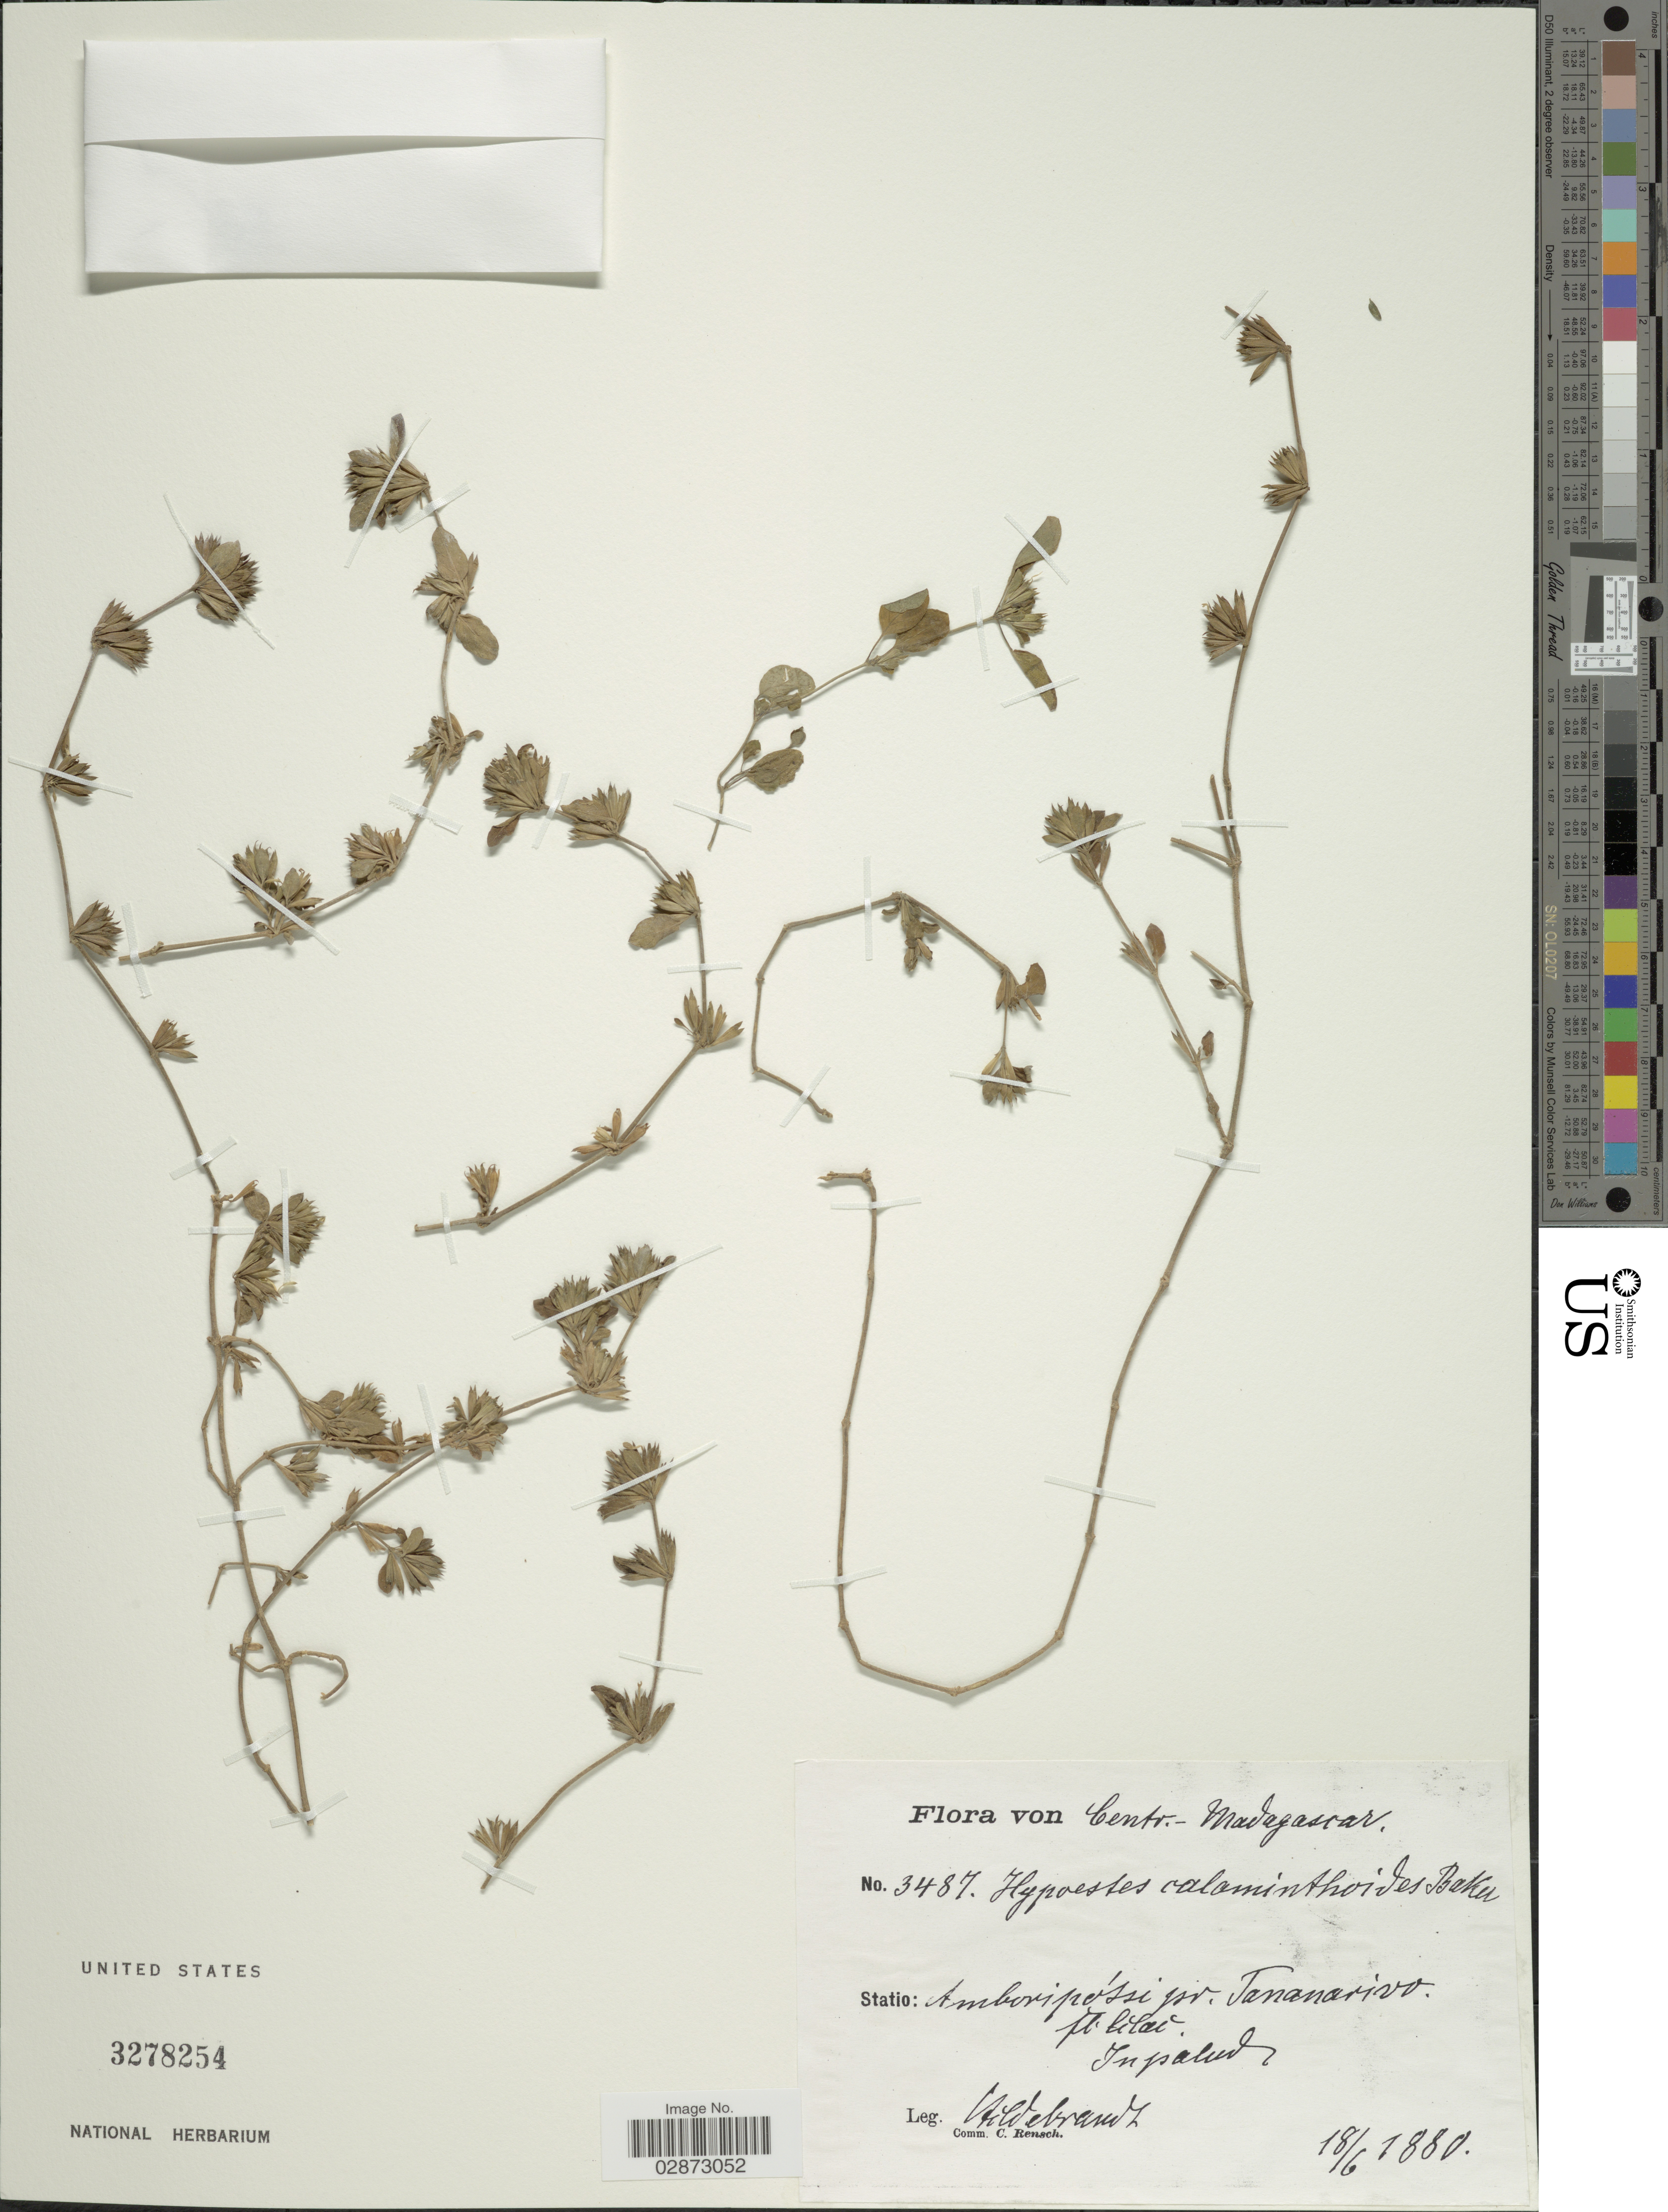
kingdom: Plantae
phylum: Tracheophyta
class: Magnoliopsida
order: Lamiales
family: Acanthaceae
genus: Hypoestes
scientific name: Hypoestes calaminthoides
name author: Baker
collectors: J. Hildebrandt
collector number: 3487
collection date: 1880-06-18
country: Madagascar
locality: Centr.-Madagascar. Statio: Amboripotsi pr. Tananarivo. In palud.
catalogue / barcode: US 3278254